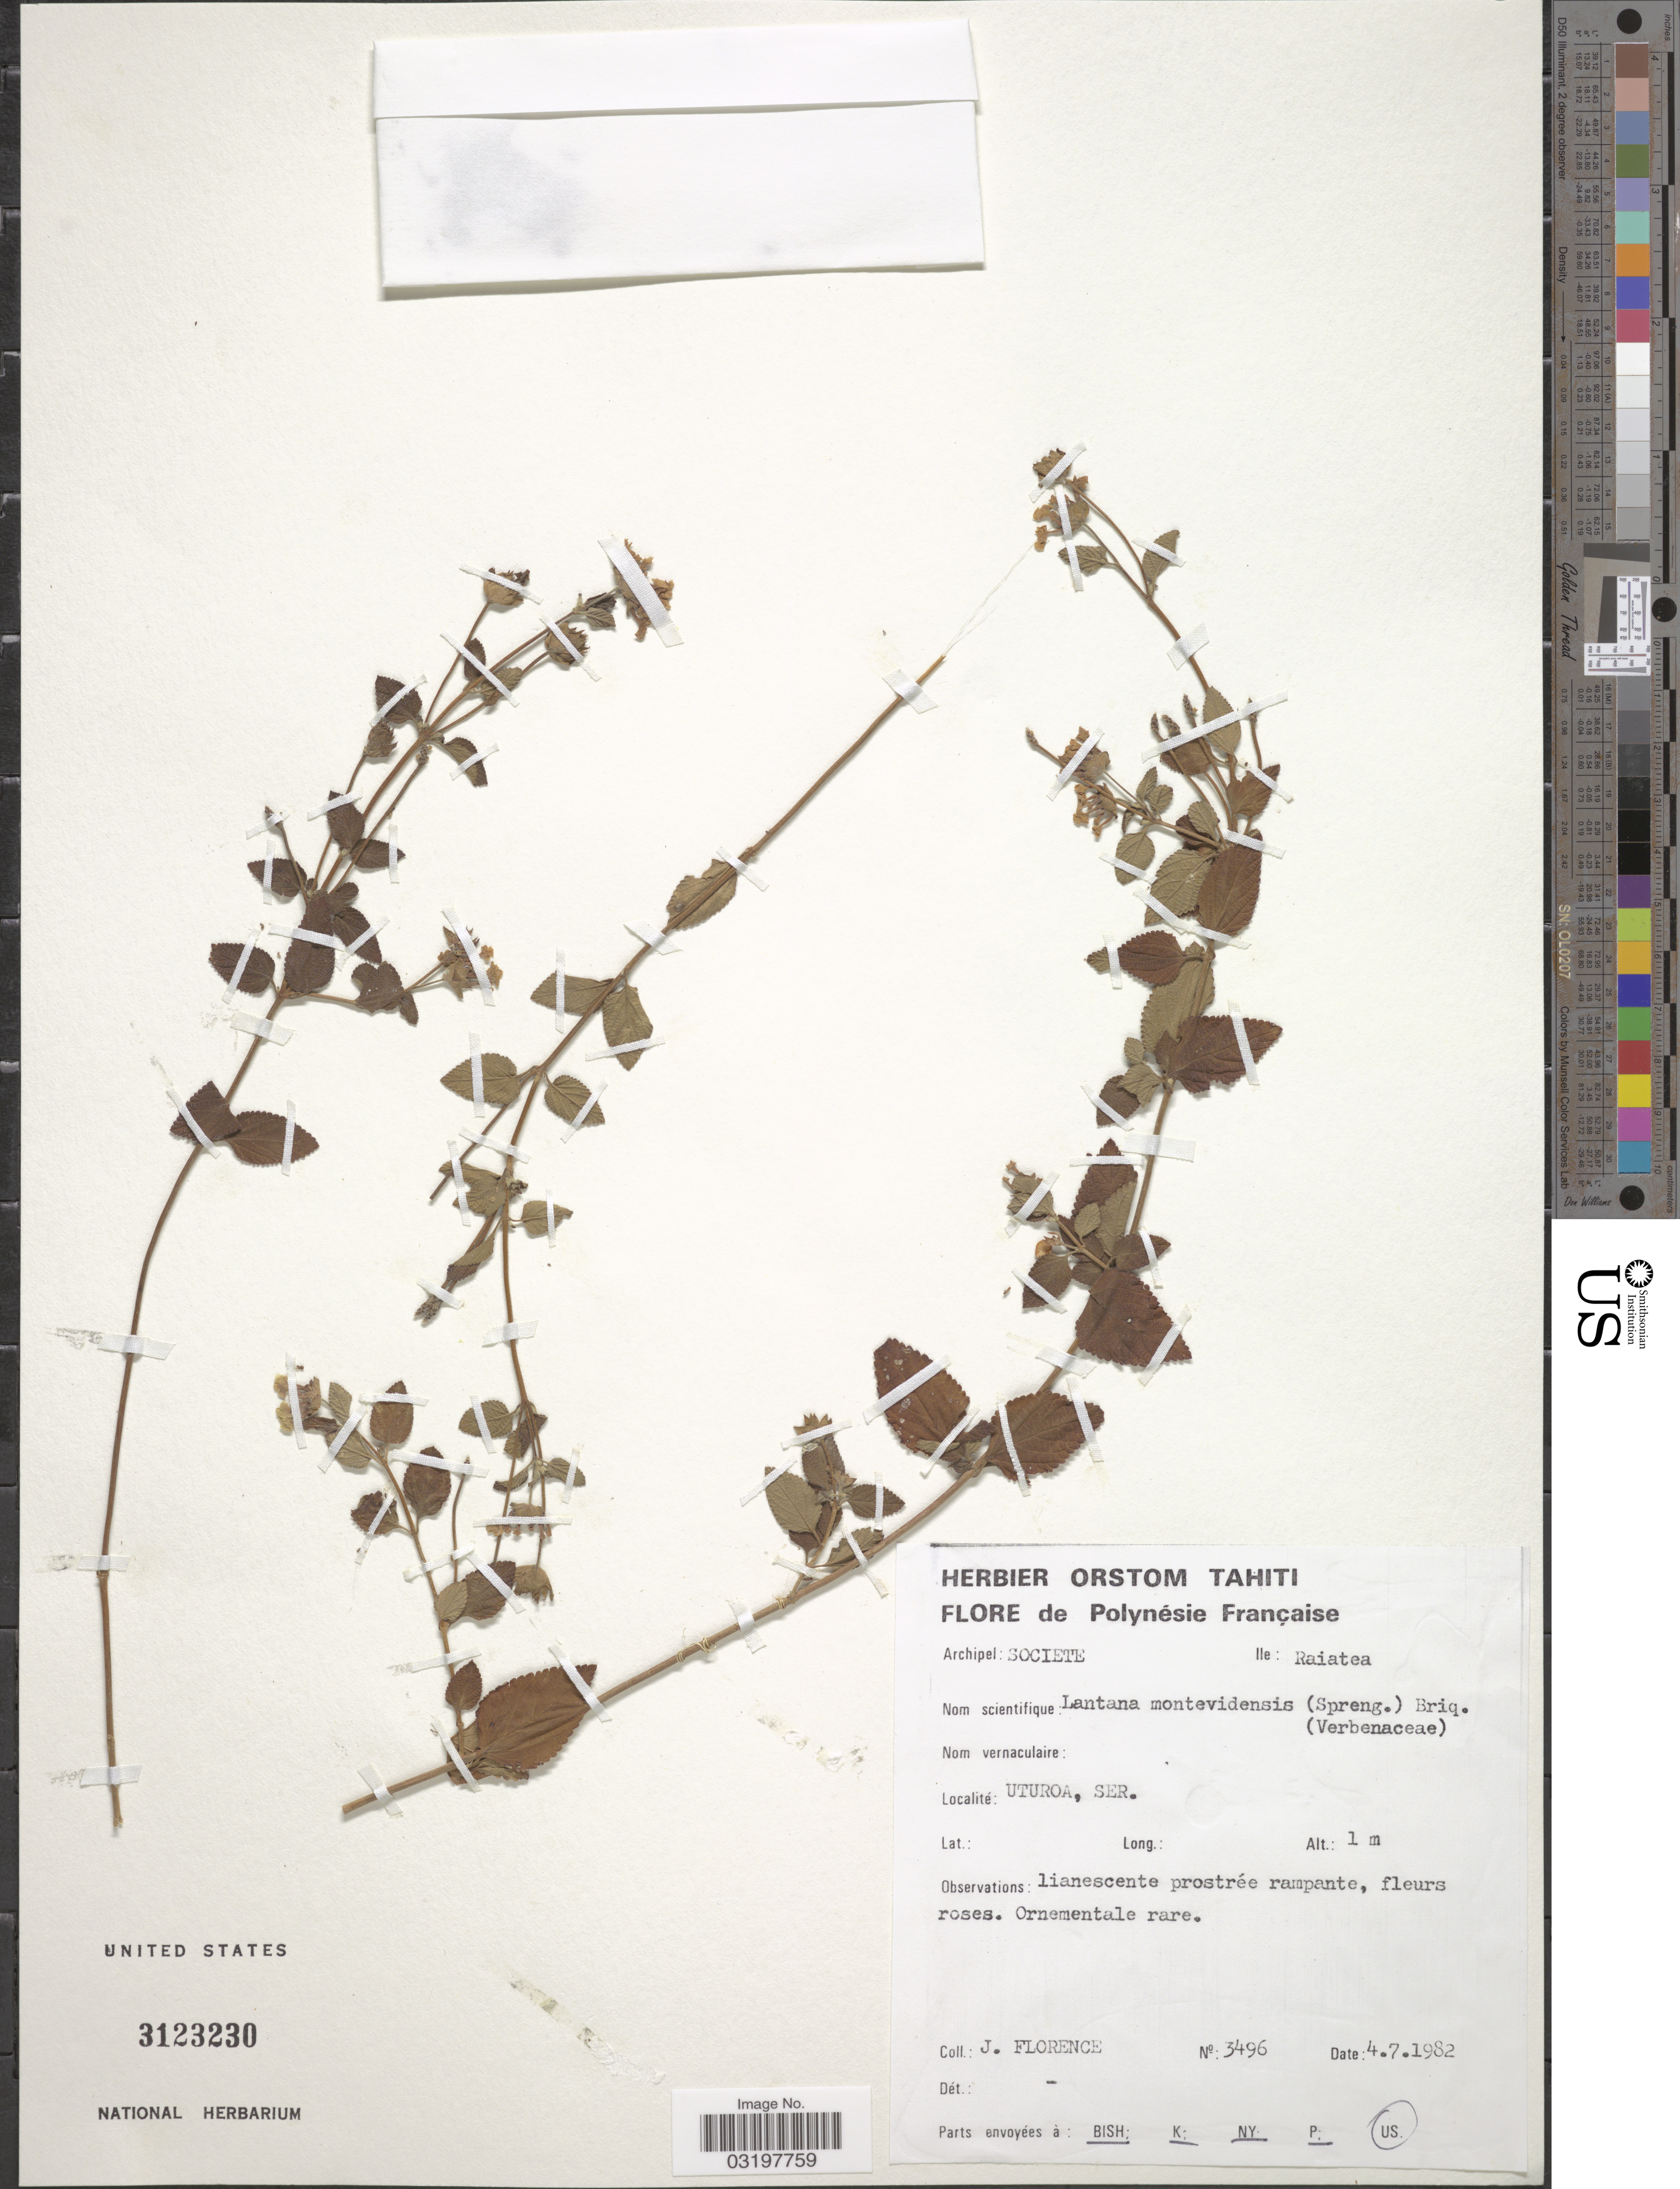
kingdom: Plantae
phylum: Tracheophyta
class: Magnoliopsida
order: Lamiales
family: Verbenaceae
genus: Lantana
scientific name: Lantana montevidensis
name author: (Spreng.) Briq.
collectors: J. Florence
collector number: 3496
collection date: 1982-07-04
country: French Polynesia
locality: Archipel: Societe, Ile: Raiatea, Uturoa, Ser.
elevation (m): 1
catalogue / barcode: US 3123230